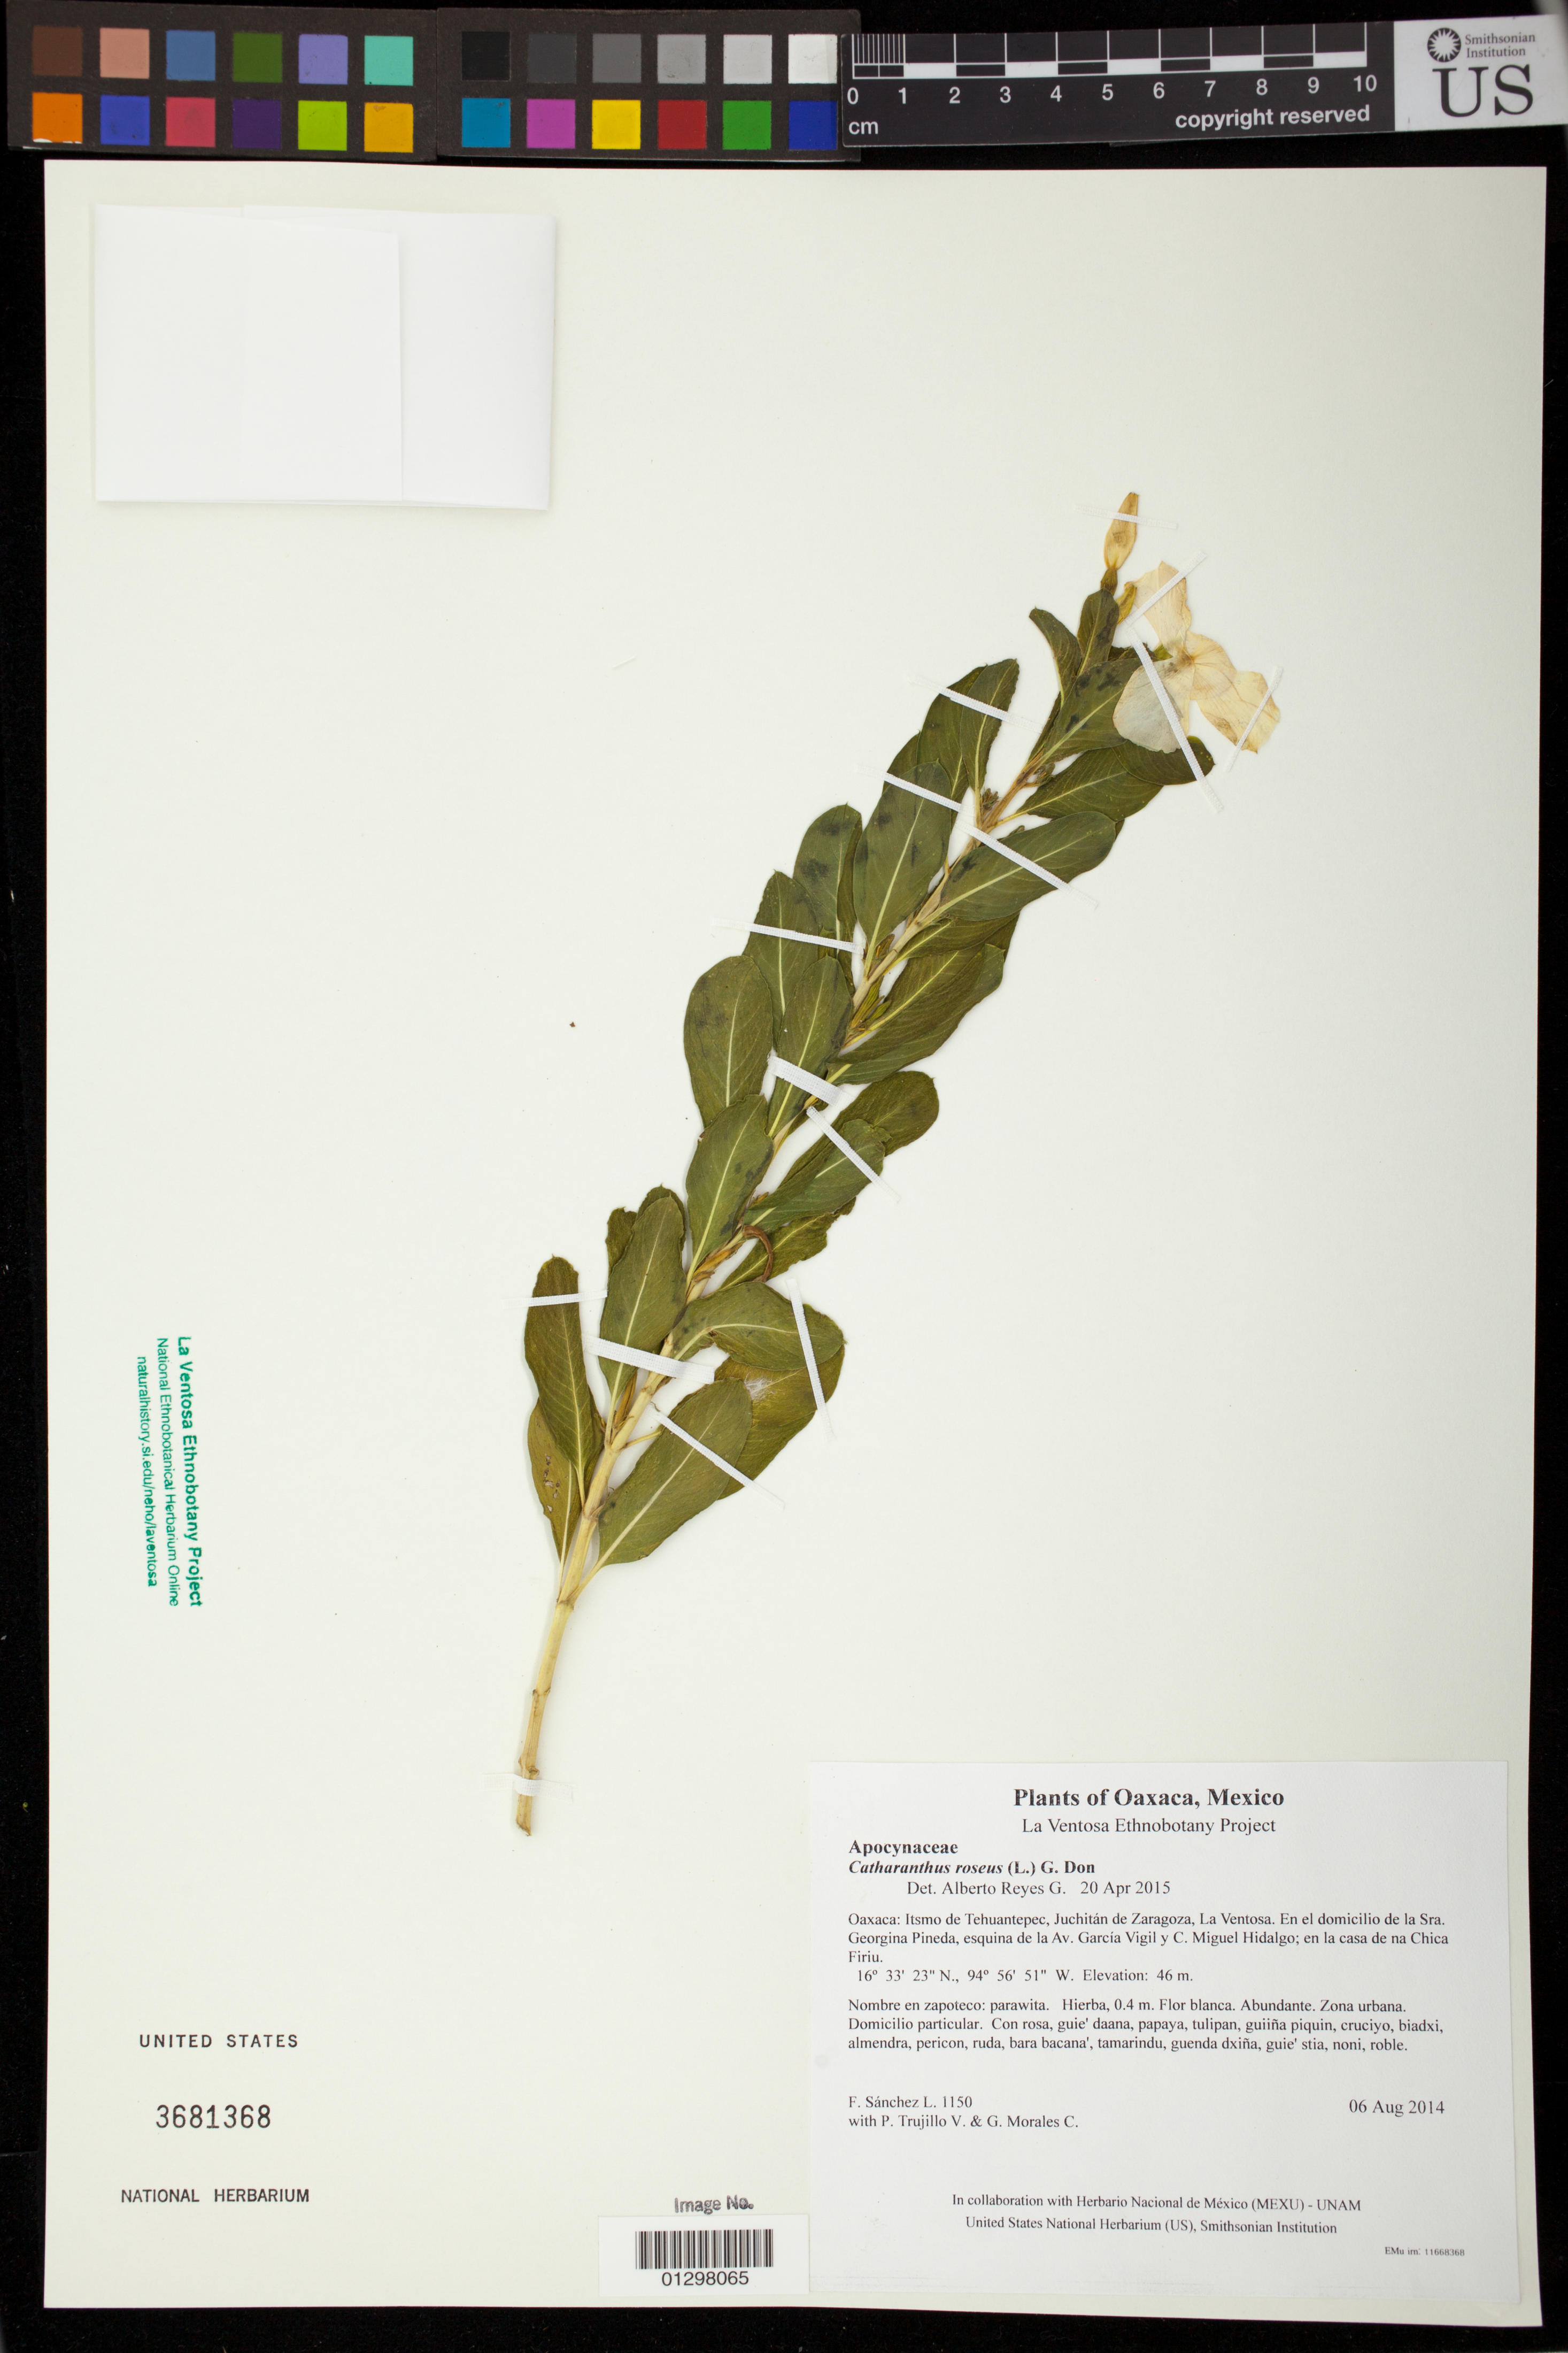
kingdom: Plantae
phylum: Tracheophyta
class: Magnoliopsida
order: Gentianales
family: Apocynaceae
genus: Catharanthus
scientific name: Catharanthus roseus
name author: (L.) G. Don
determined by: Reyes García, A.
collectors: F. Sánchez L., P. Trujillo V. & G. Morales C.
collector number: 1150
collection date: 2014-08-06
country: Mexico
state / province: Oaxaca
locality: Itsmo de Tehuantepec, Juchitán de Zaragoza, La Ventosa. En el domicilio de la Sra. Georgina Pineda, esquina de la Av. García Vigil y C. Miguel Hidalgo; en la casa de na Chica Firiu.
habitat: Zona urbana. Domicilio particular.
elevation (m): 46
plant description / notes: MEXU, US; Guixi bandaga. 0.4 m. Guie' naquichi'. Stale.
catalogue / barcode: US 3681368